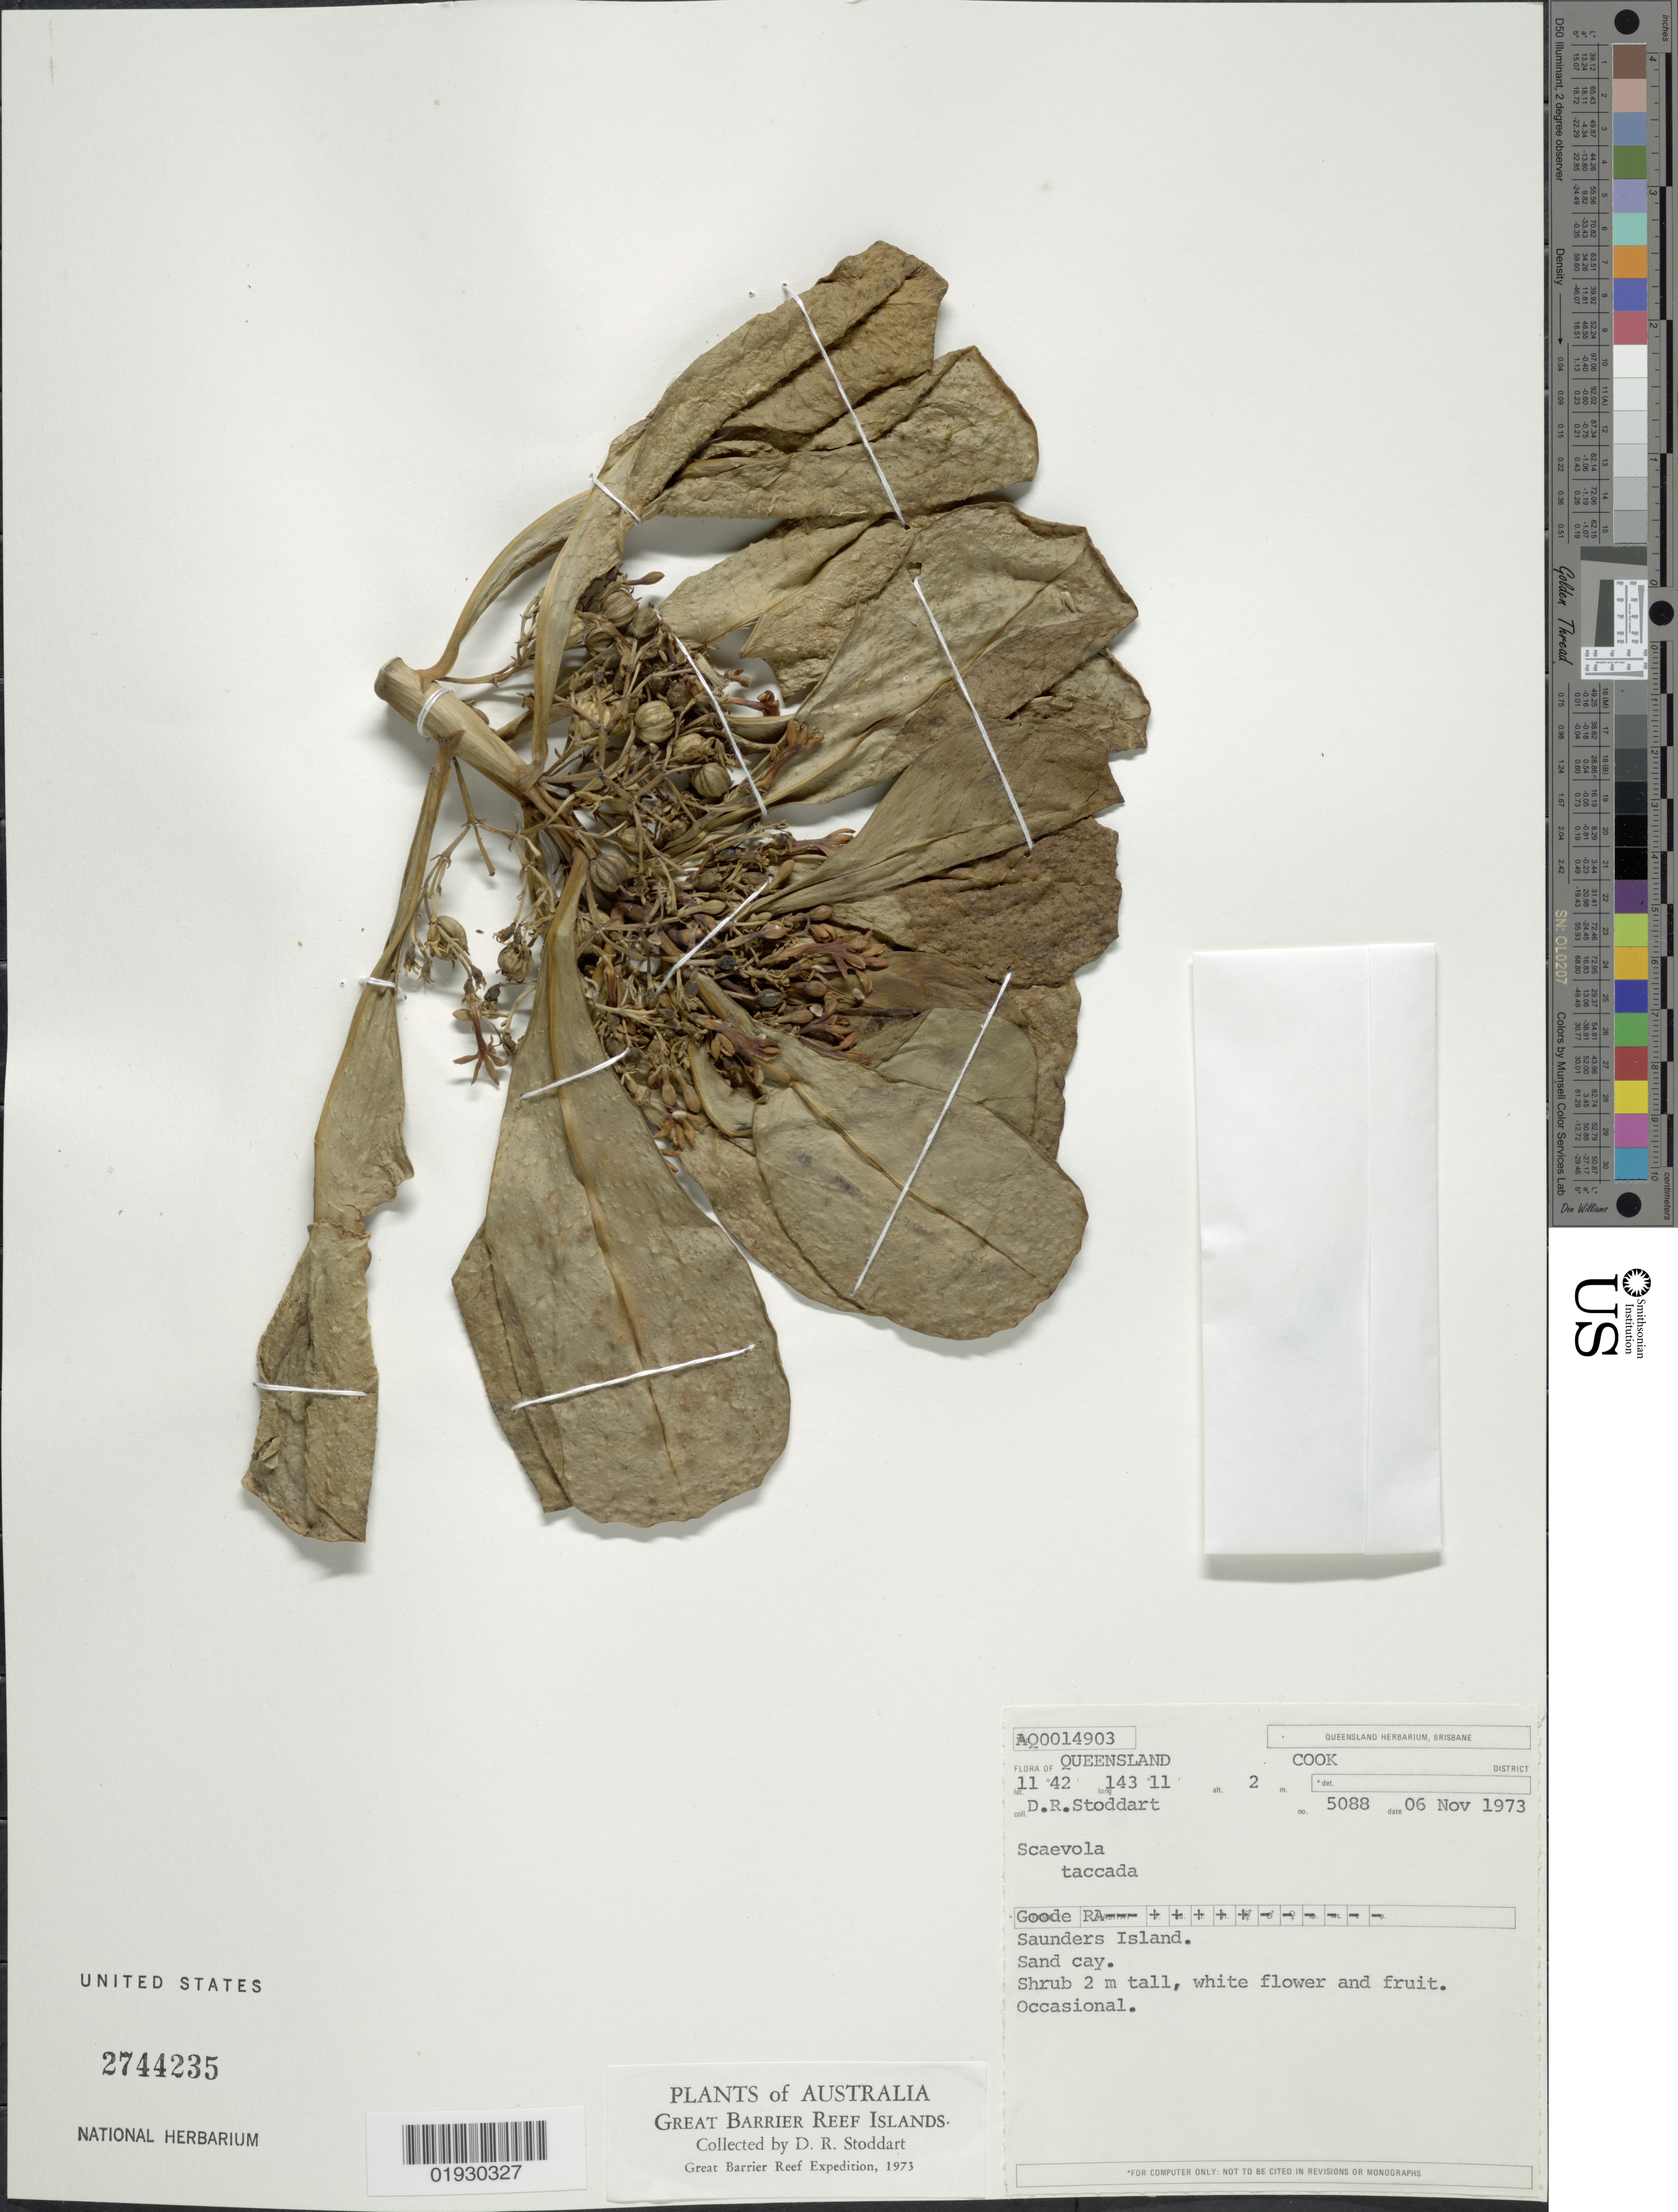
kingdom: Plantae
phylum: Tracheophyta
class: Magnoliopsida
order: Asterales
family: Goodeniaceae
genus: Scaevola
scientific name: Scaevola taccada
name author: (Gaertn.) Roxb.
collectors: D. R. Stoddart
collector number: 5088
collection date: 1973-11-06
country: Australia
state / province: Queensland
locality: Cook District. Saunders Island. Sand cay.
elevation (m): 2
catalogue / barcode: US 2744235